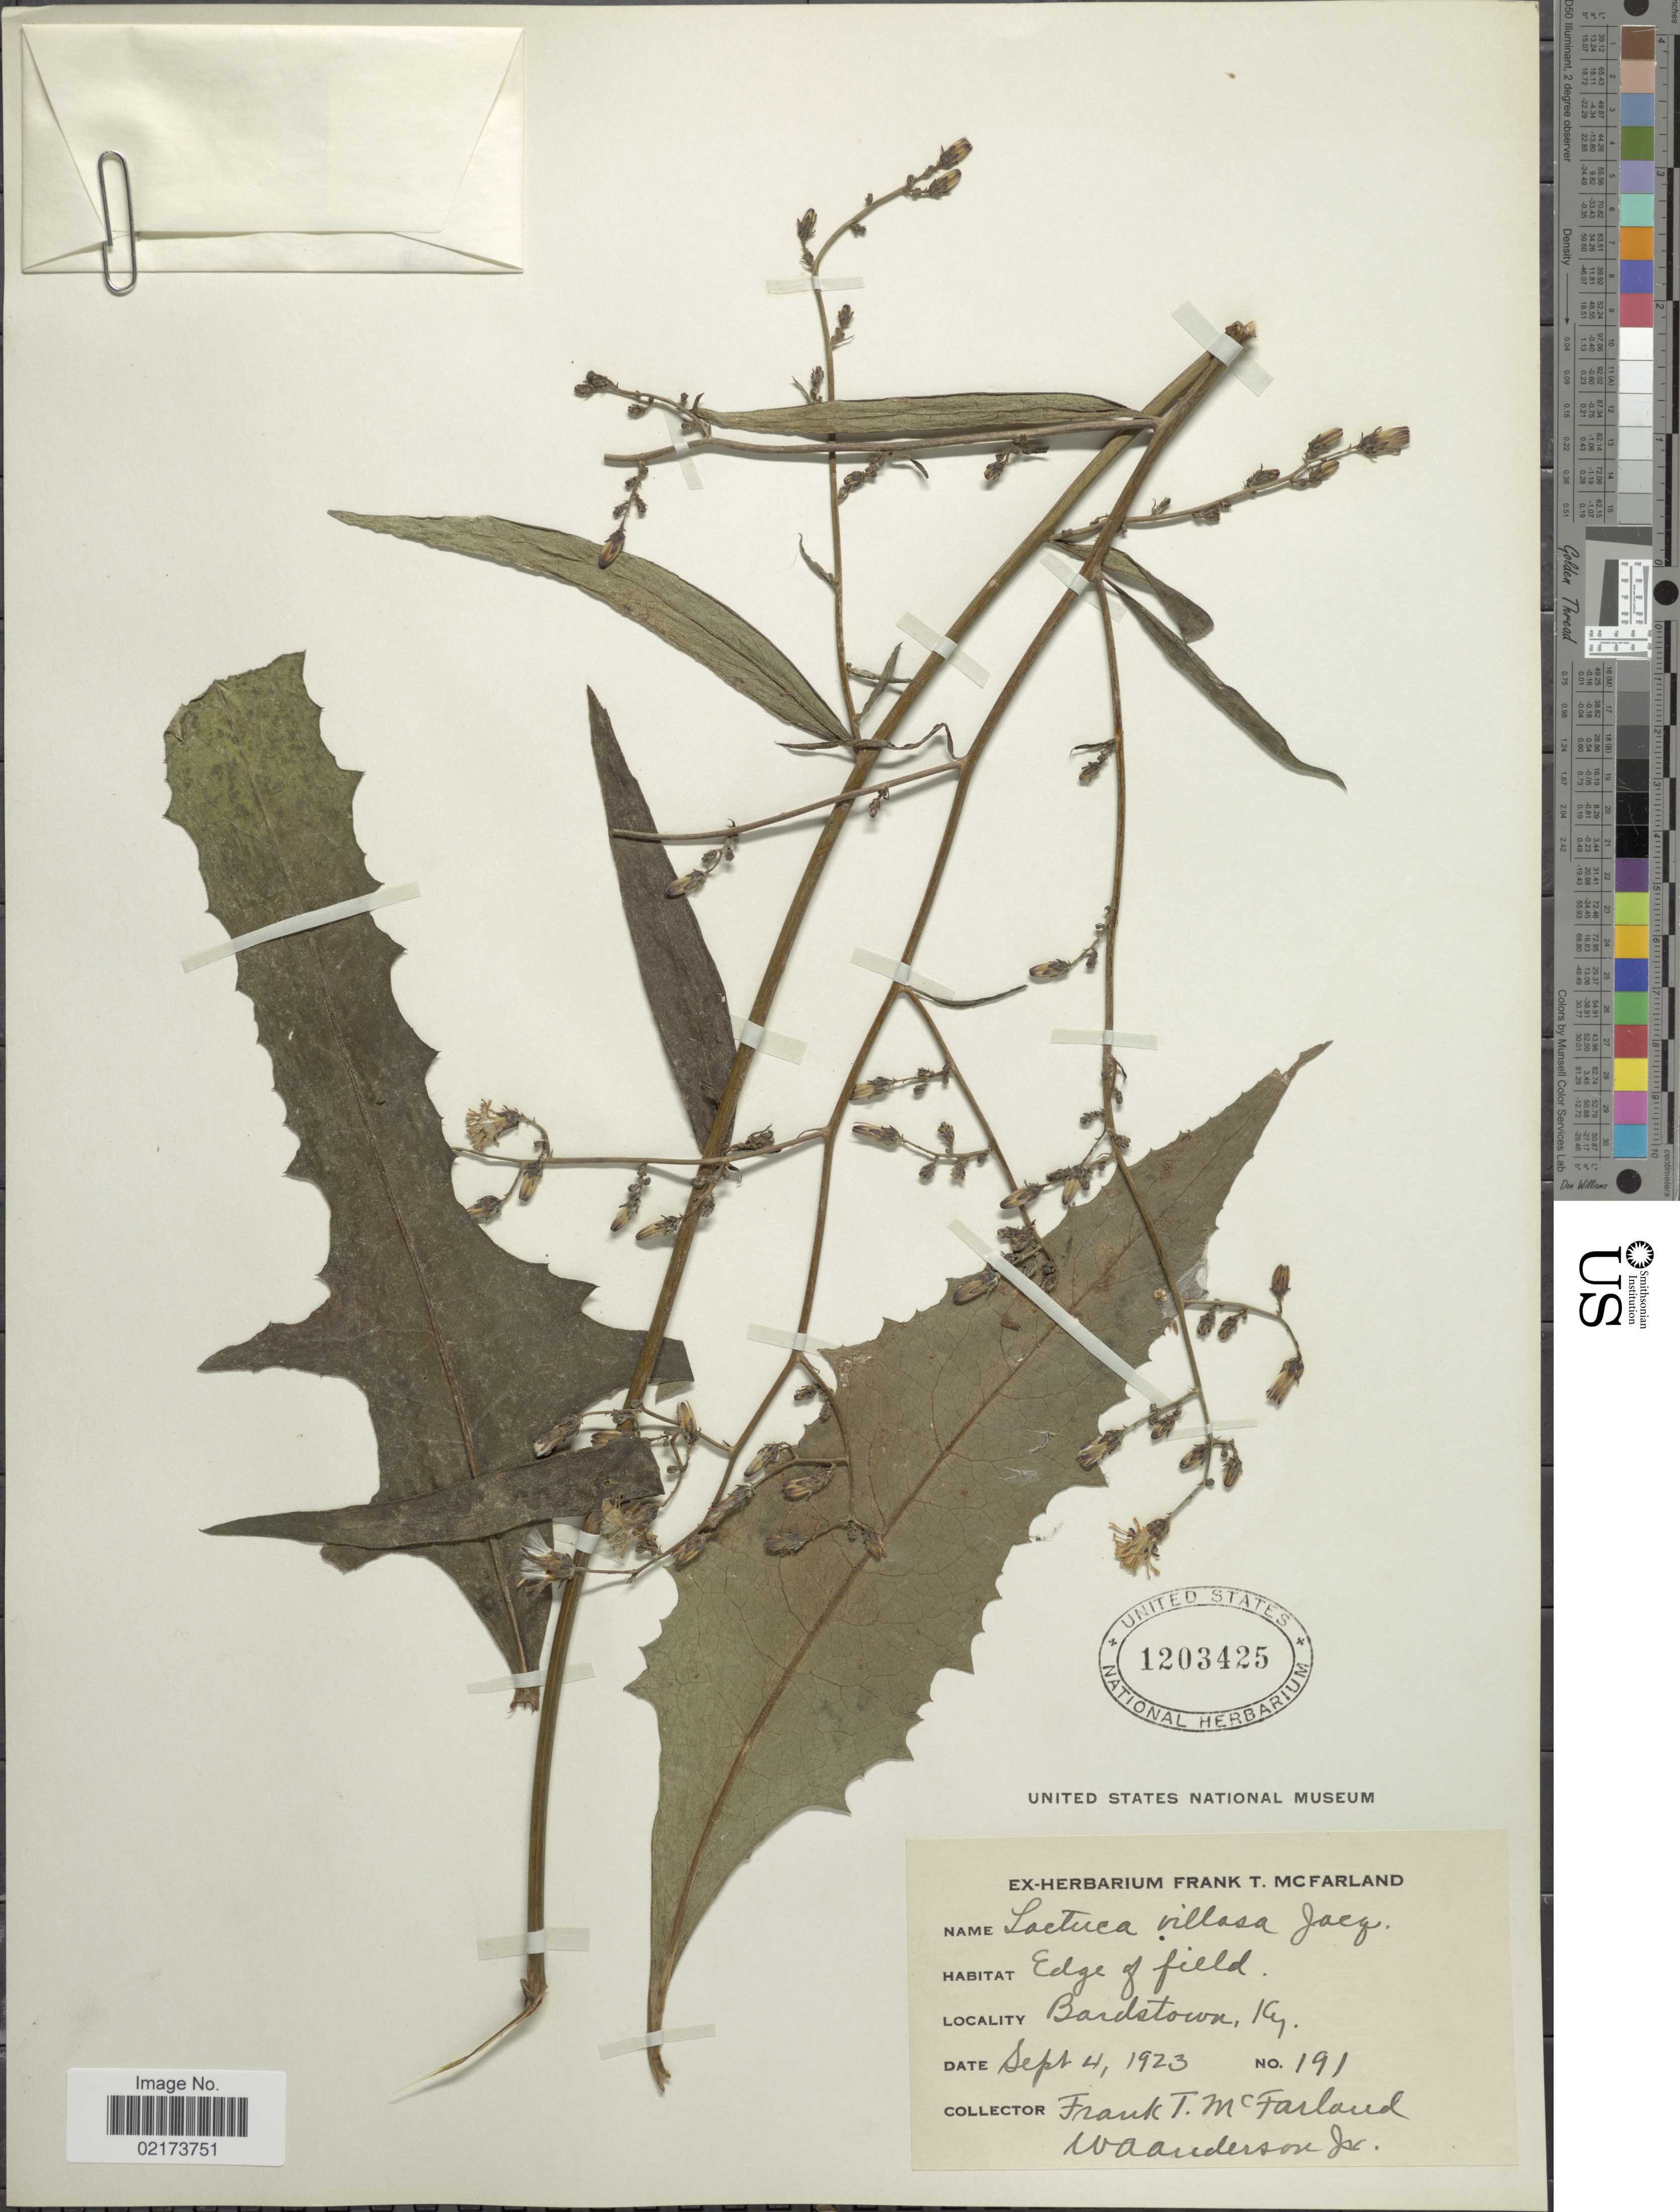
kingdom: Plantae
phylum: Tracheophyta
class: Magnoliopsida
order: Asterales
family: Asteraceae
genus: Lactuca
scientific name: Lactuca floridana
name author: (L.) Gaertn.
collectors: F. McFarland & J. Waanderson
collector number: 191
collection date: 1923-09-04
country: United States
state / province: Kentucky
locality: Bardstown, Ky.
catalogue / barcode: US 1203425